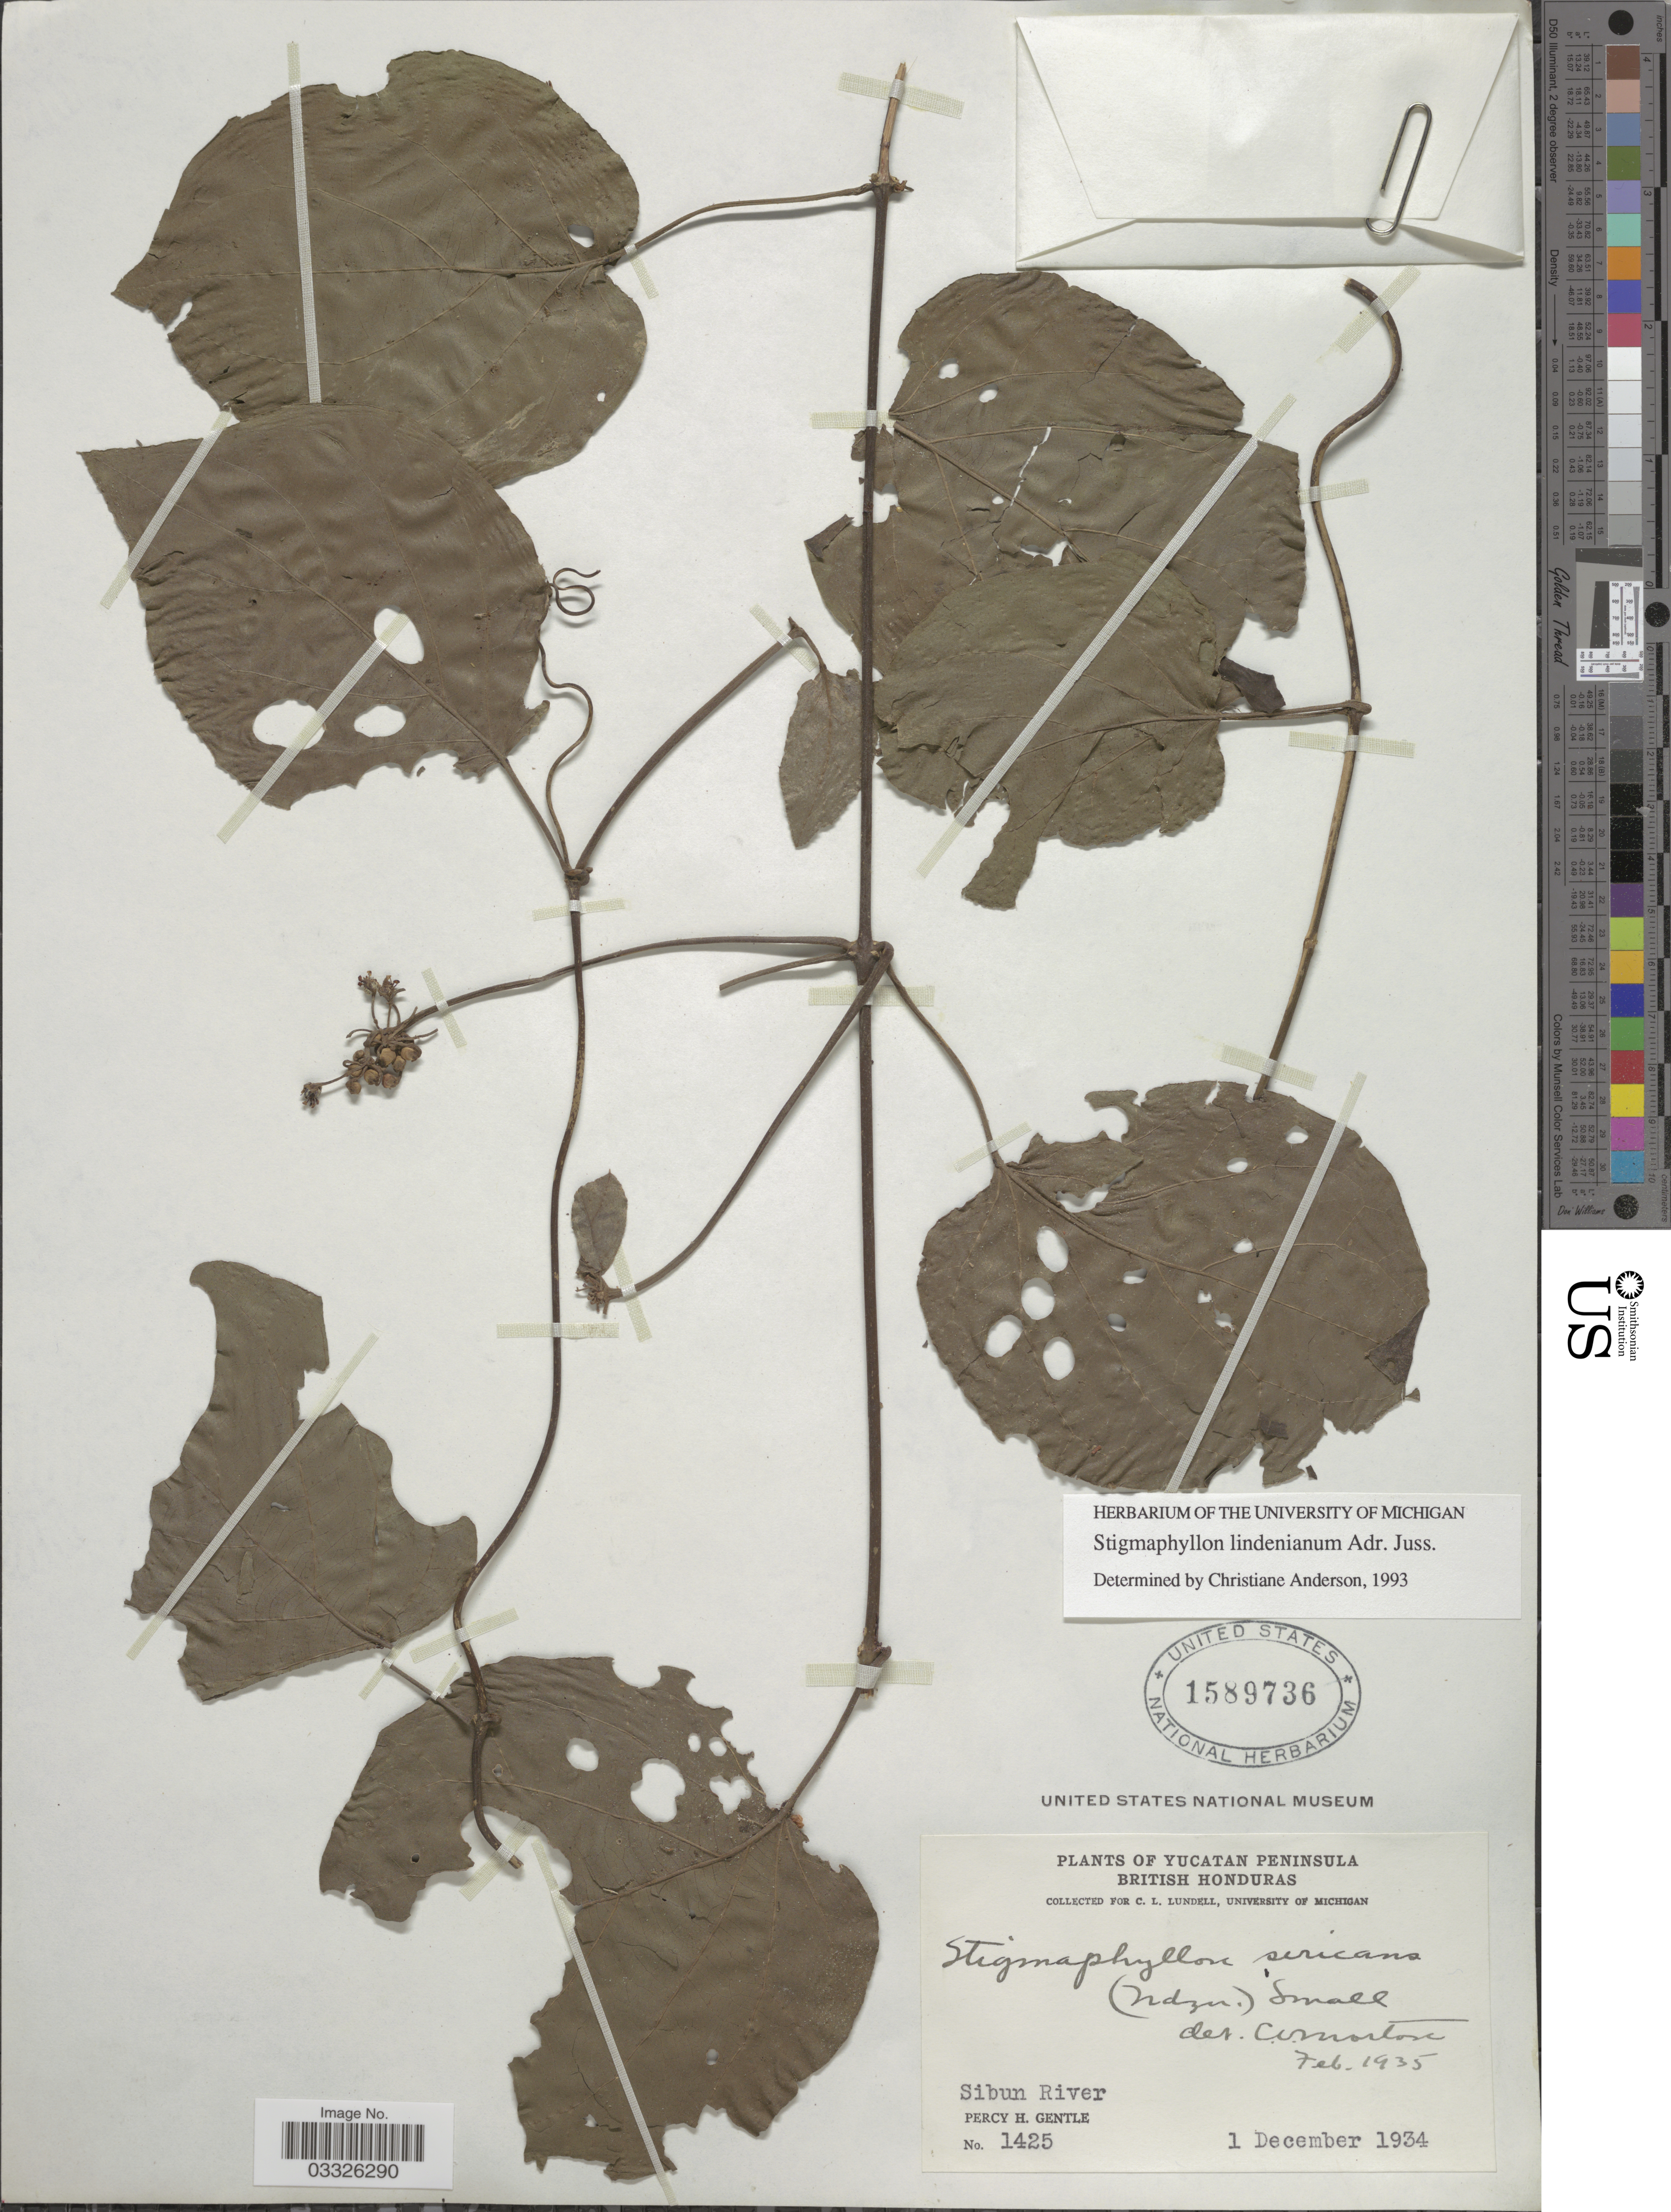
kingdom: Plantae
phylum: Tracheophyta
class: Magnoliopsida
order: Malpighiales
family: Malpighiaceae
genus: Stigmaphyllon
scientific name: Stigmaphyllon lindenianum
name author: A. Juss.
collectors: P. H. Gentle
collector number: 1425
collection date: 1934-12-01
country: Belize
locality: Yucatan Peninsula. British Honduras. Sibun River.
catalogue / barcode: US 1589736